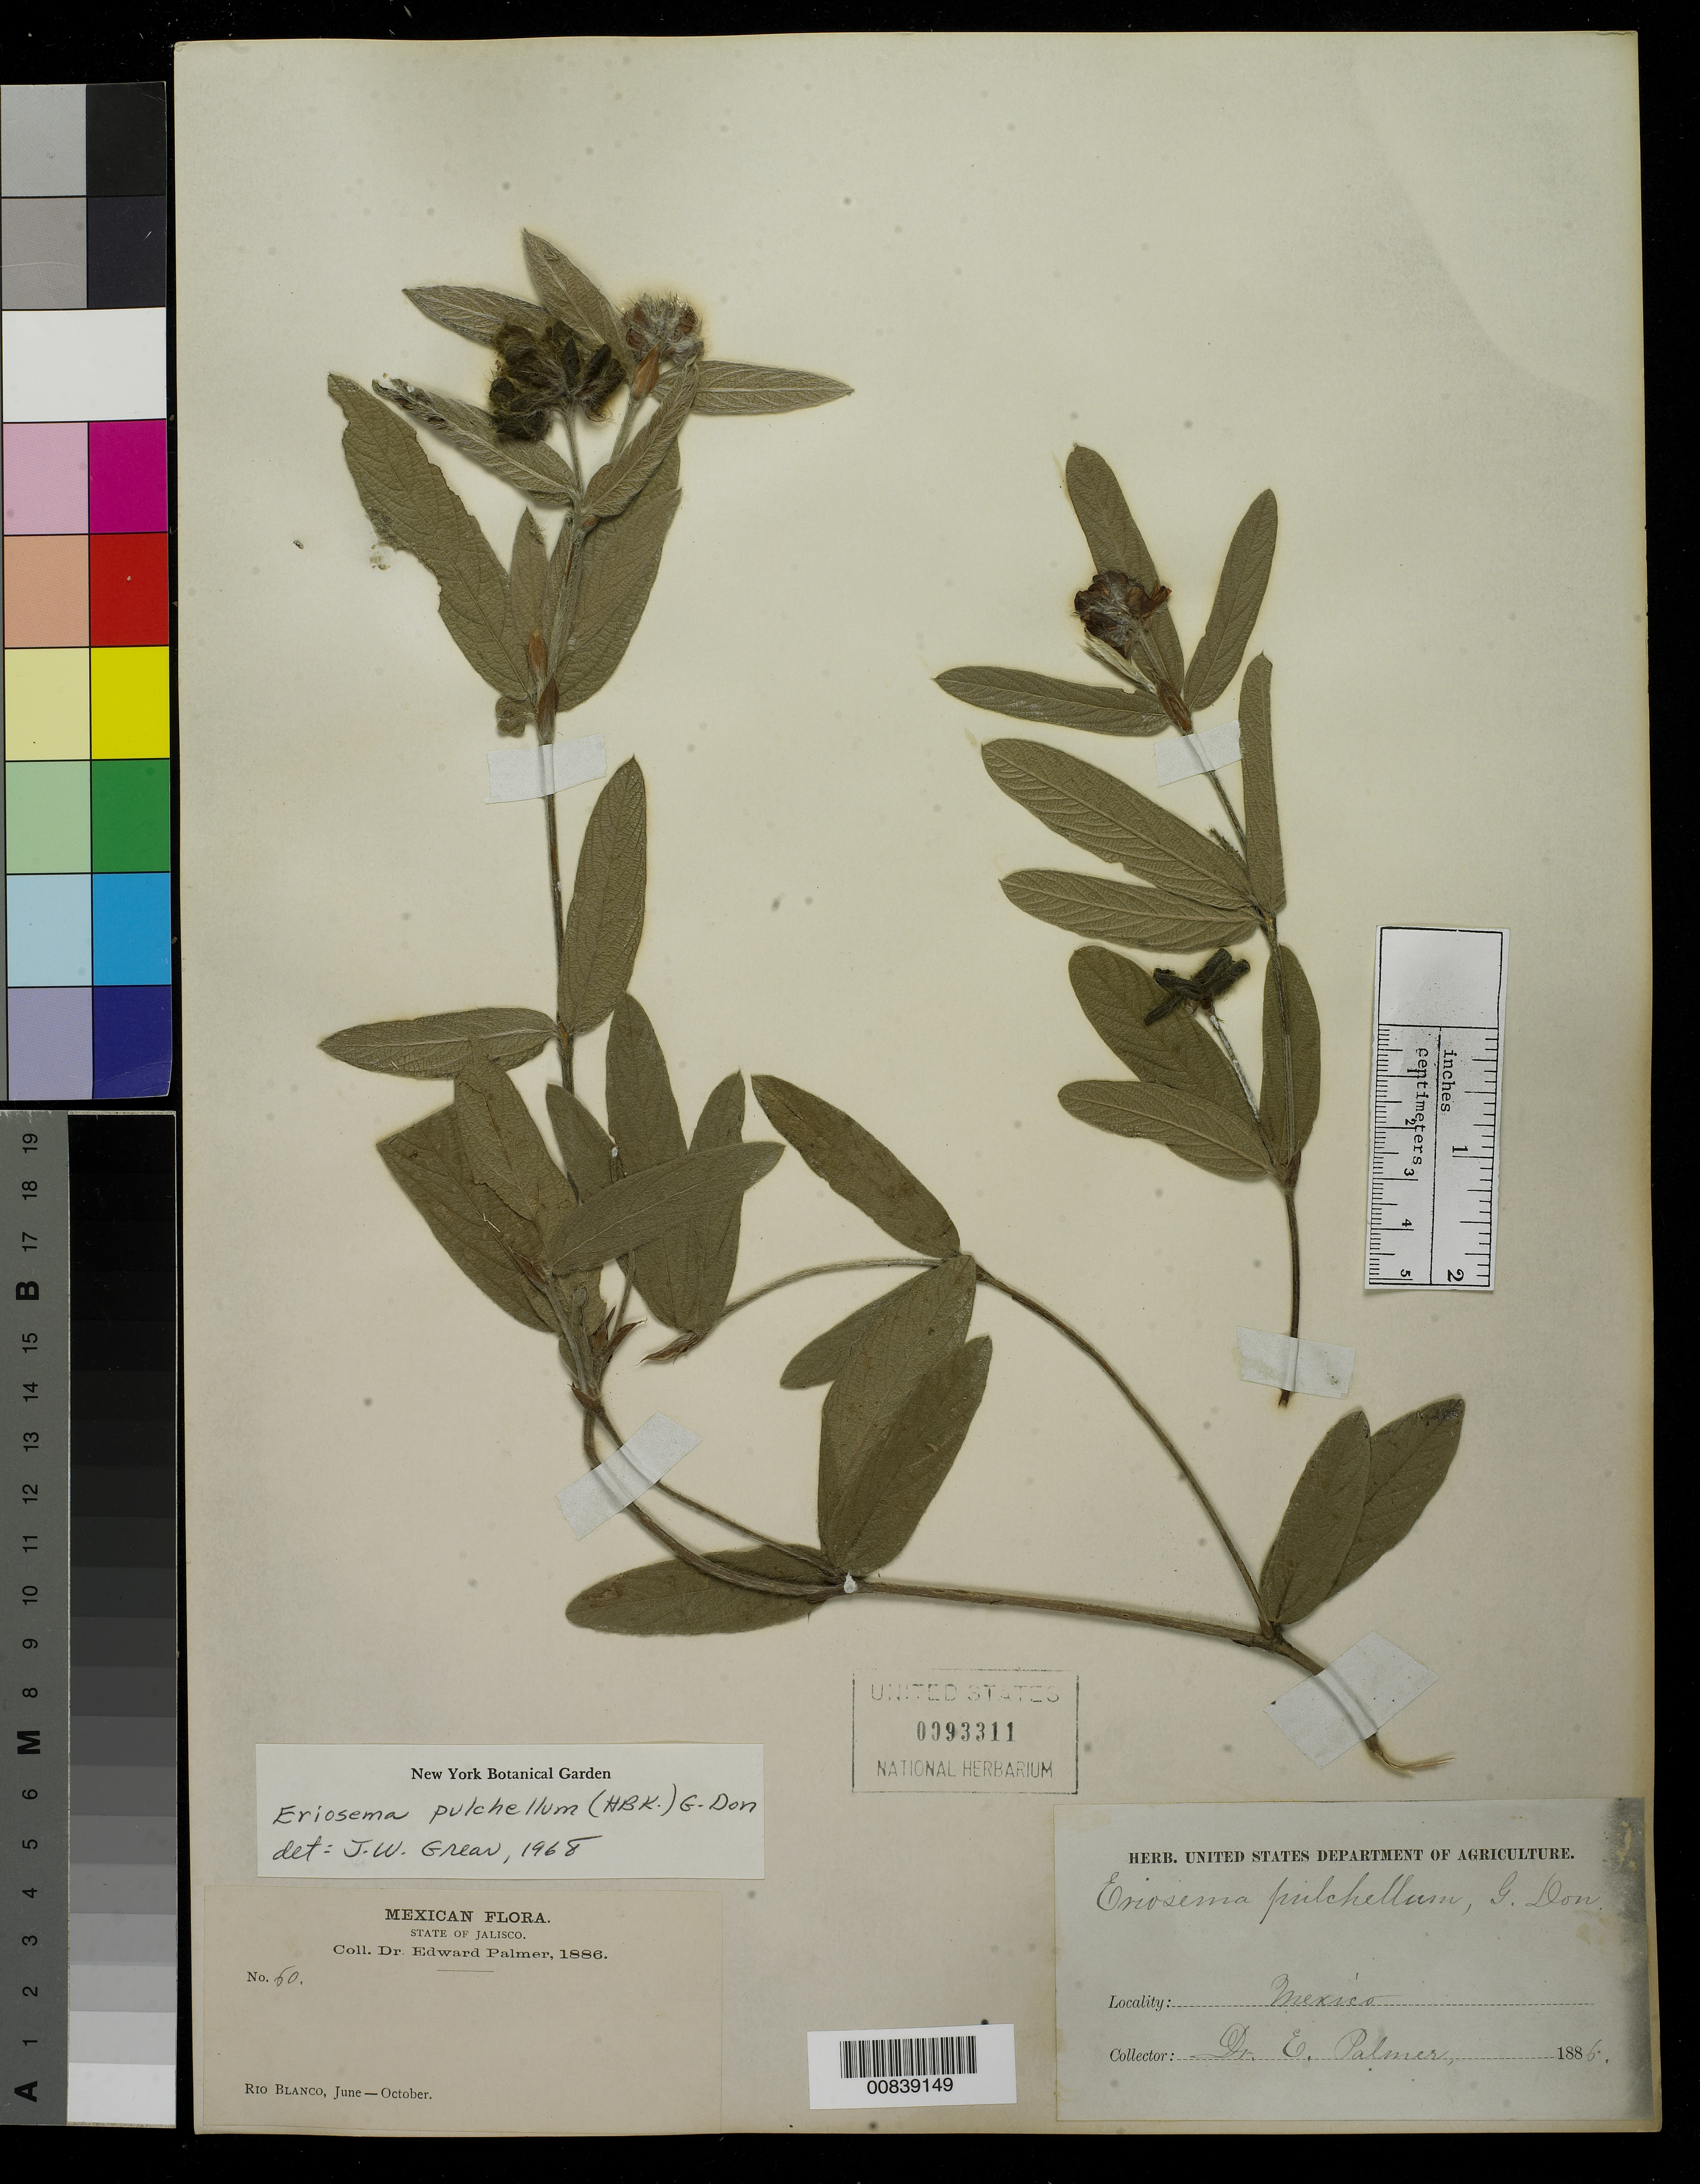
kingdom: Plantae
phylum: Tracheophyta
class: Magnoliopsida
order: Fabales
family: Fabaceae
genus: Eriosema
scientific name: Eriosema pulchellum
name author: (Kunth) G. Don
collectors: E. Palmer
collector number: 60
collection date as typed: Jun 1886 to -- Oct 1886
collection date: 1886-06/1886-10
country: Mexico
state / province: Jalisco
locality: Rio Blanco, Jalisco.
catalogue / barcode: US 93311